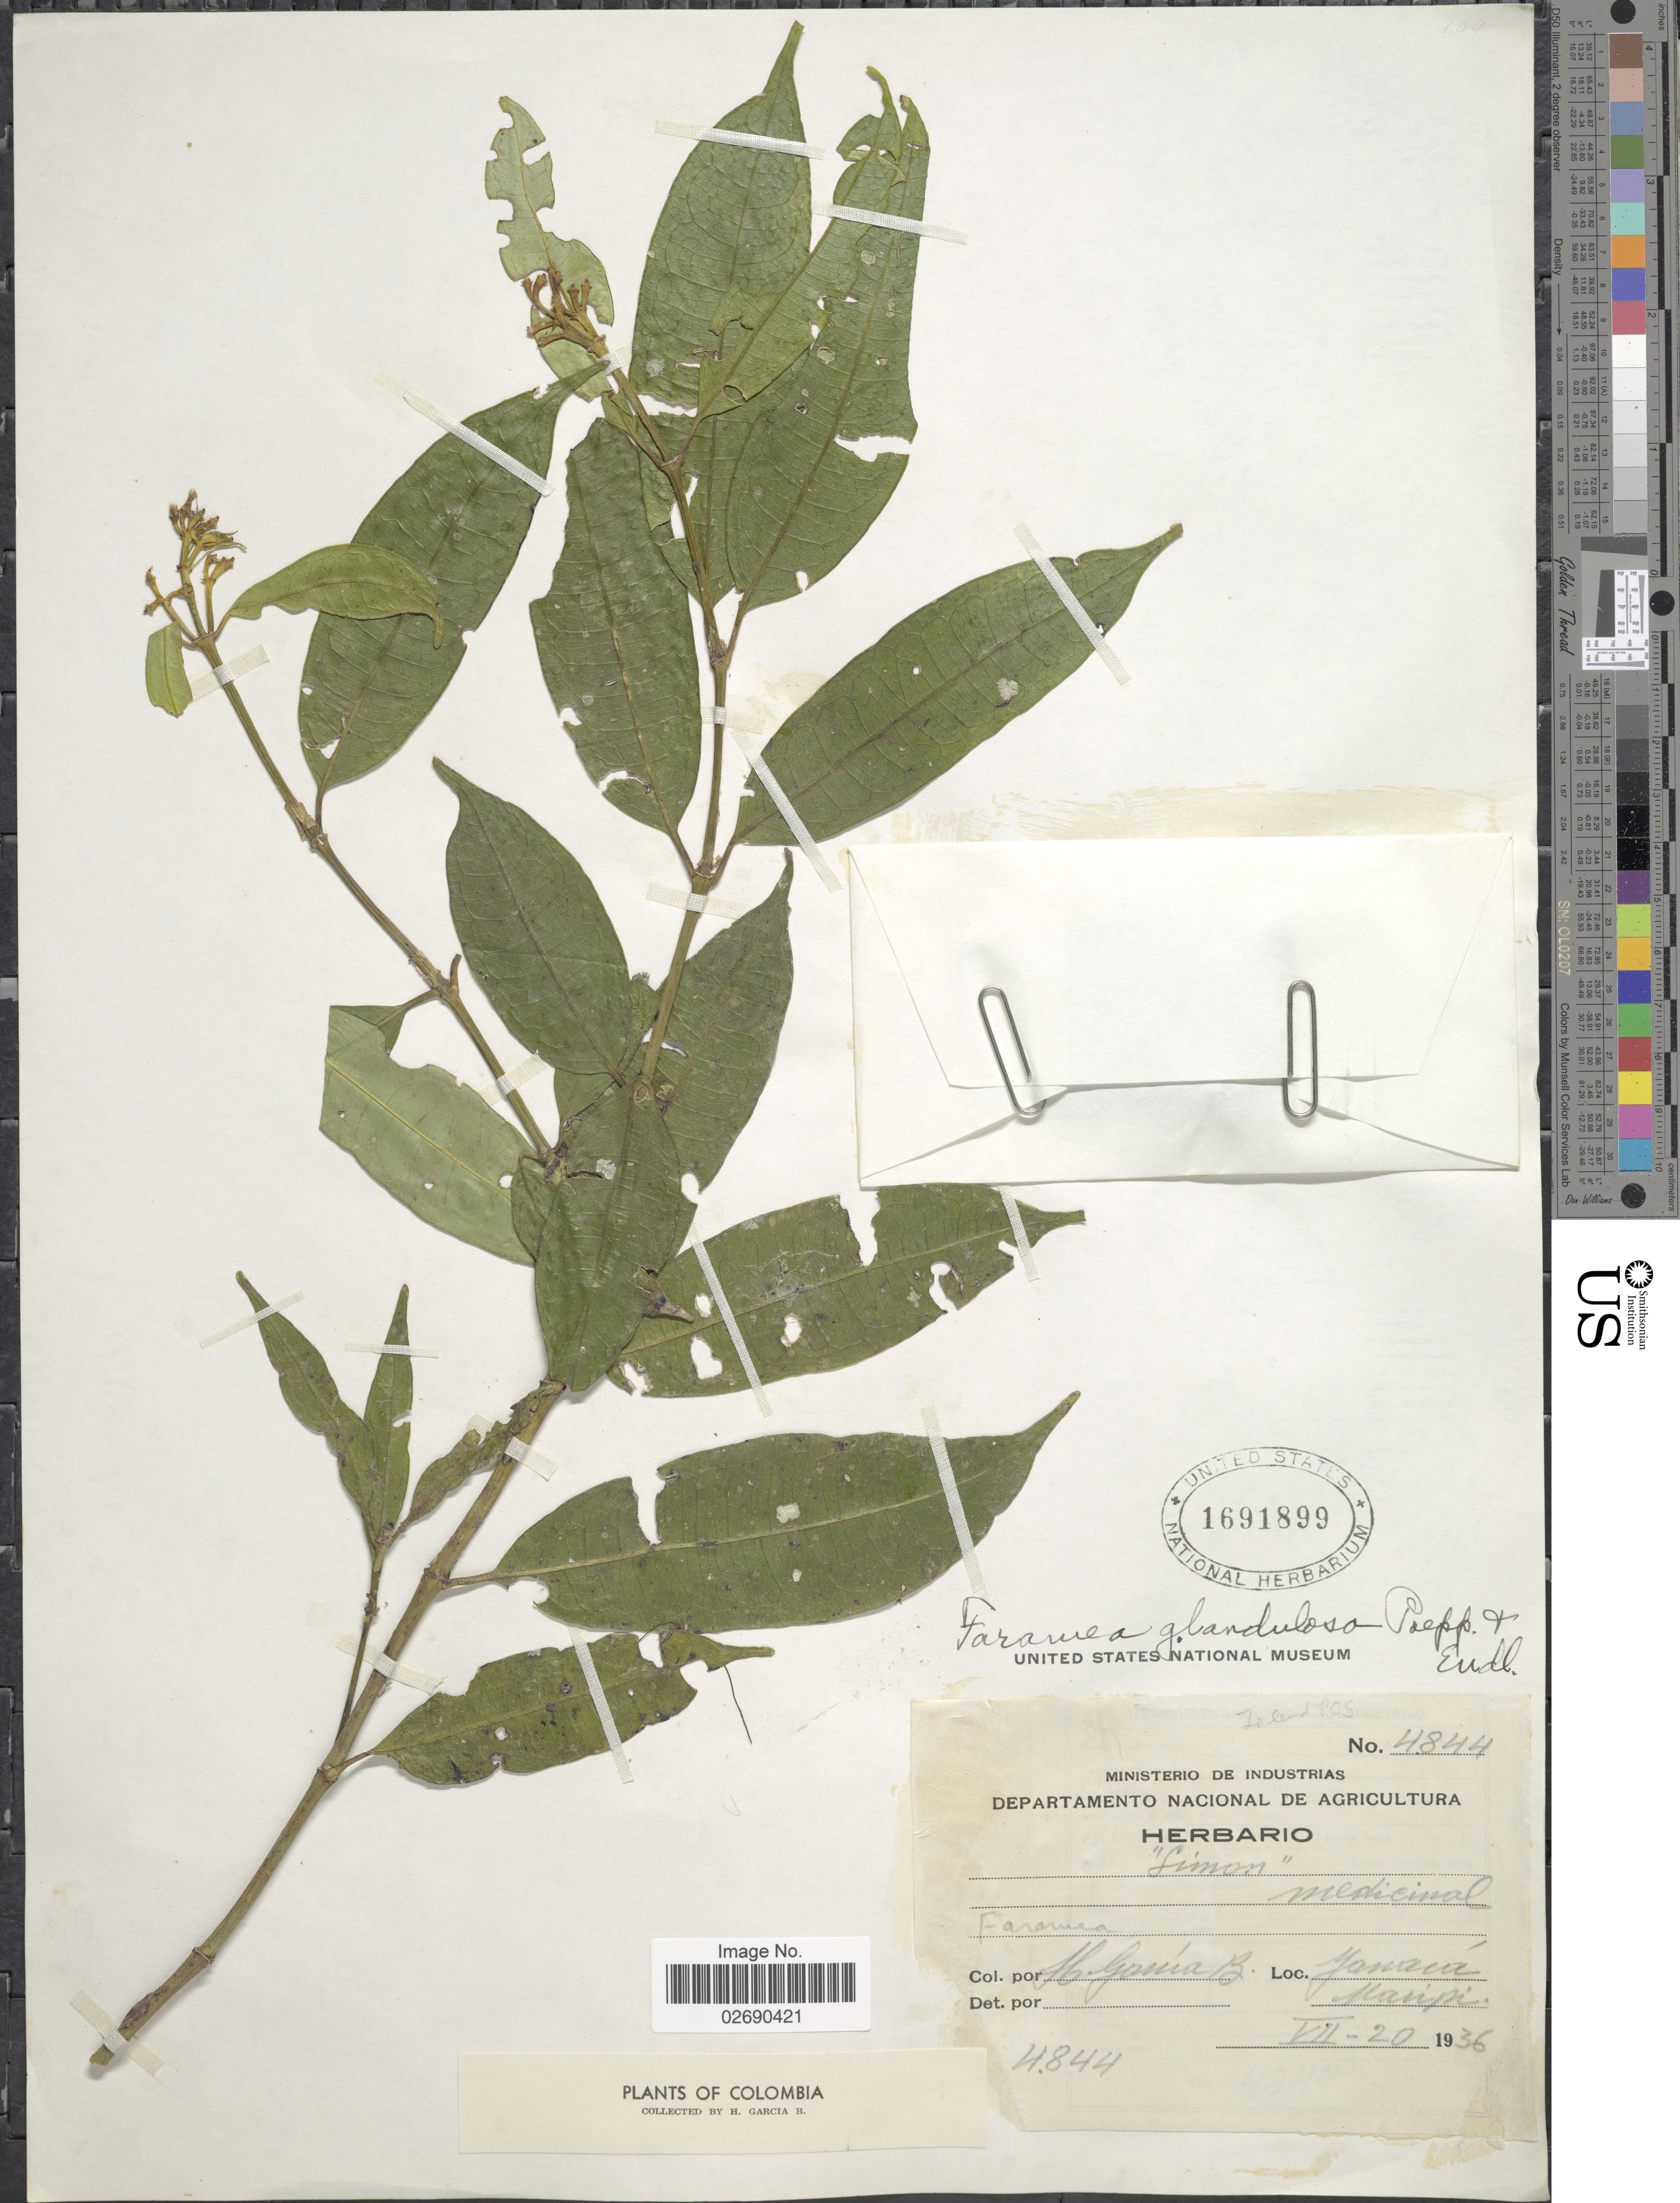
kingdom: Plantae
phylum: Tracheophyta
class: Magnoliopsida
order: Gentianales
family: Rubiaceae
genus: Faramea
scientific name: Faramea glandulosa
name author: Poepp.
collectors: H. García Barriga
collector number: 4844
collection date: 1936-07-20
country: Colombia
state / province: Boyacá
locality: Yanaca, Maripi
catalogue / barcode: US 1691899